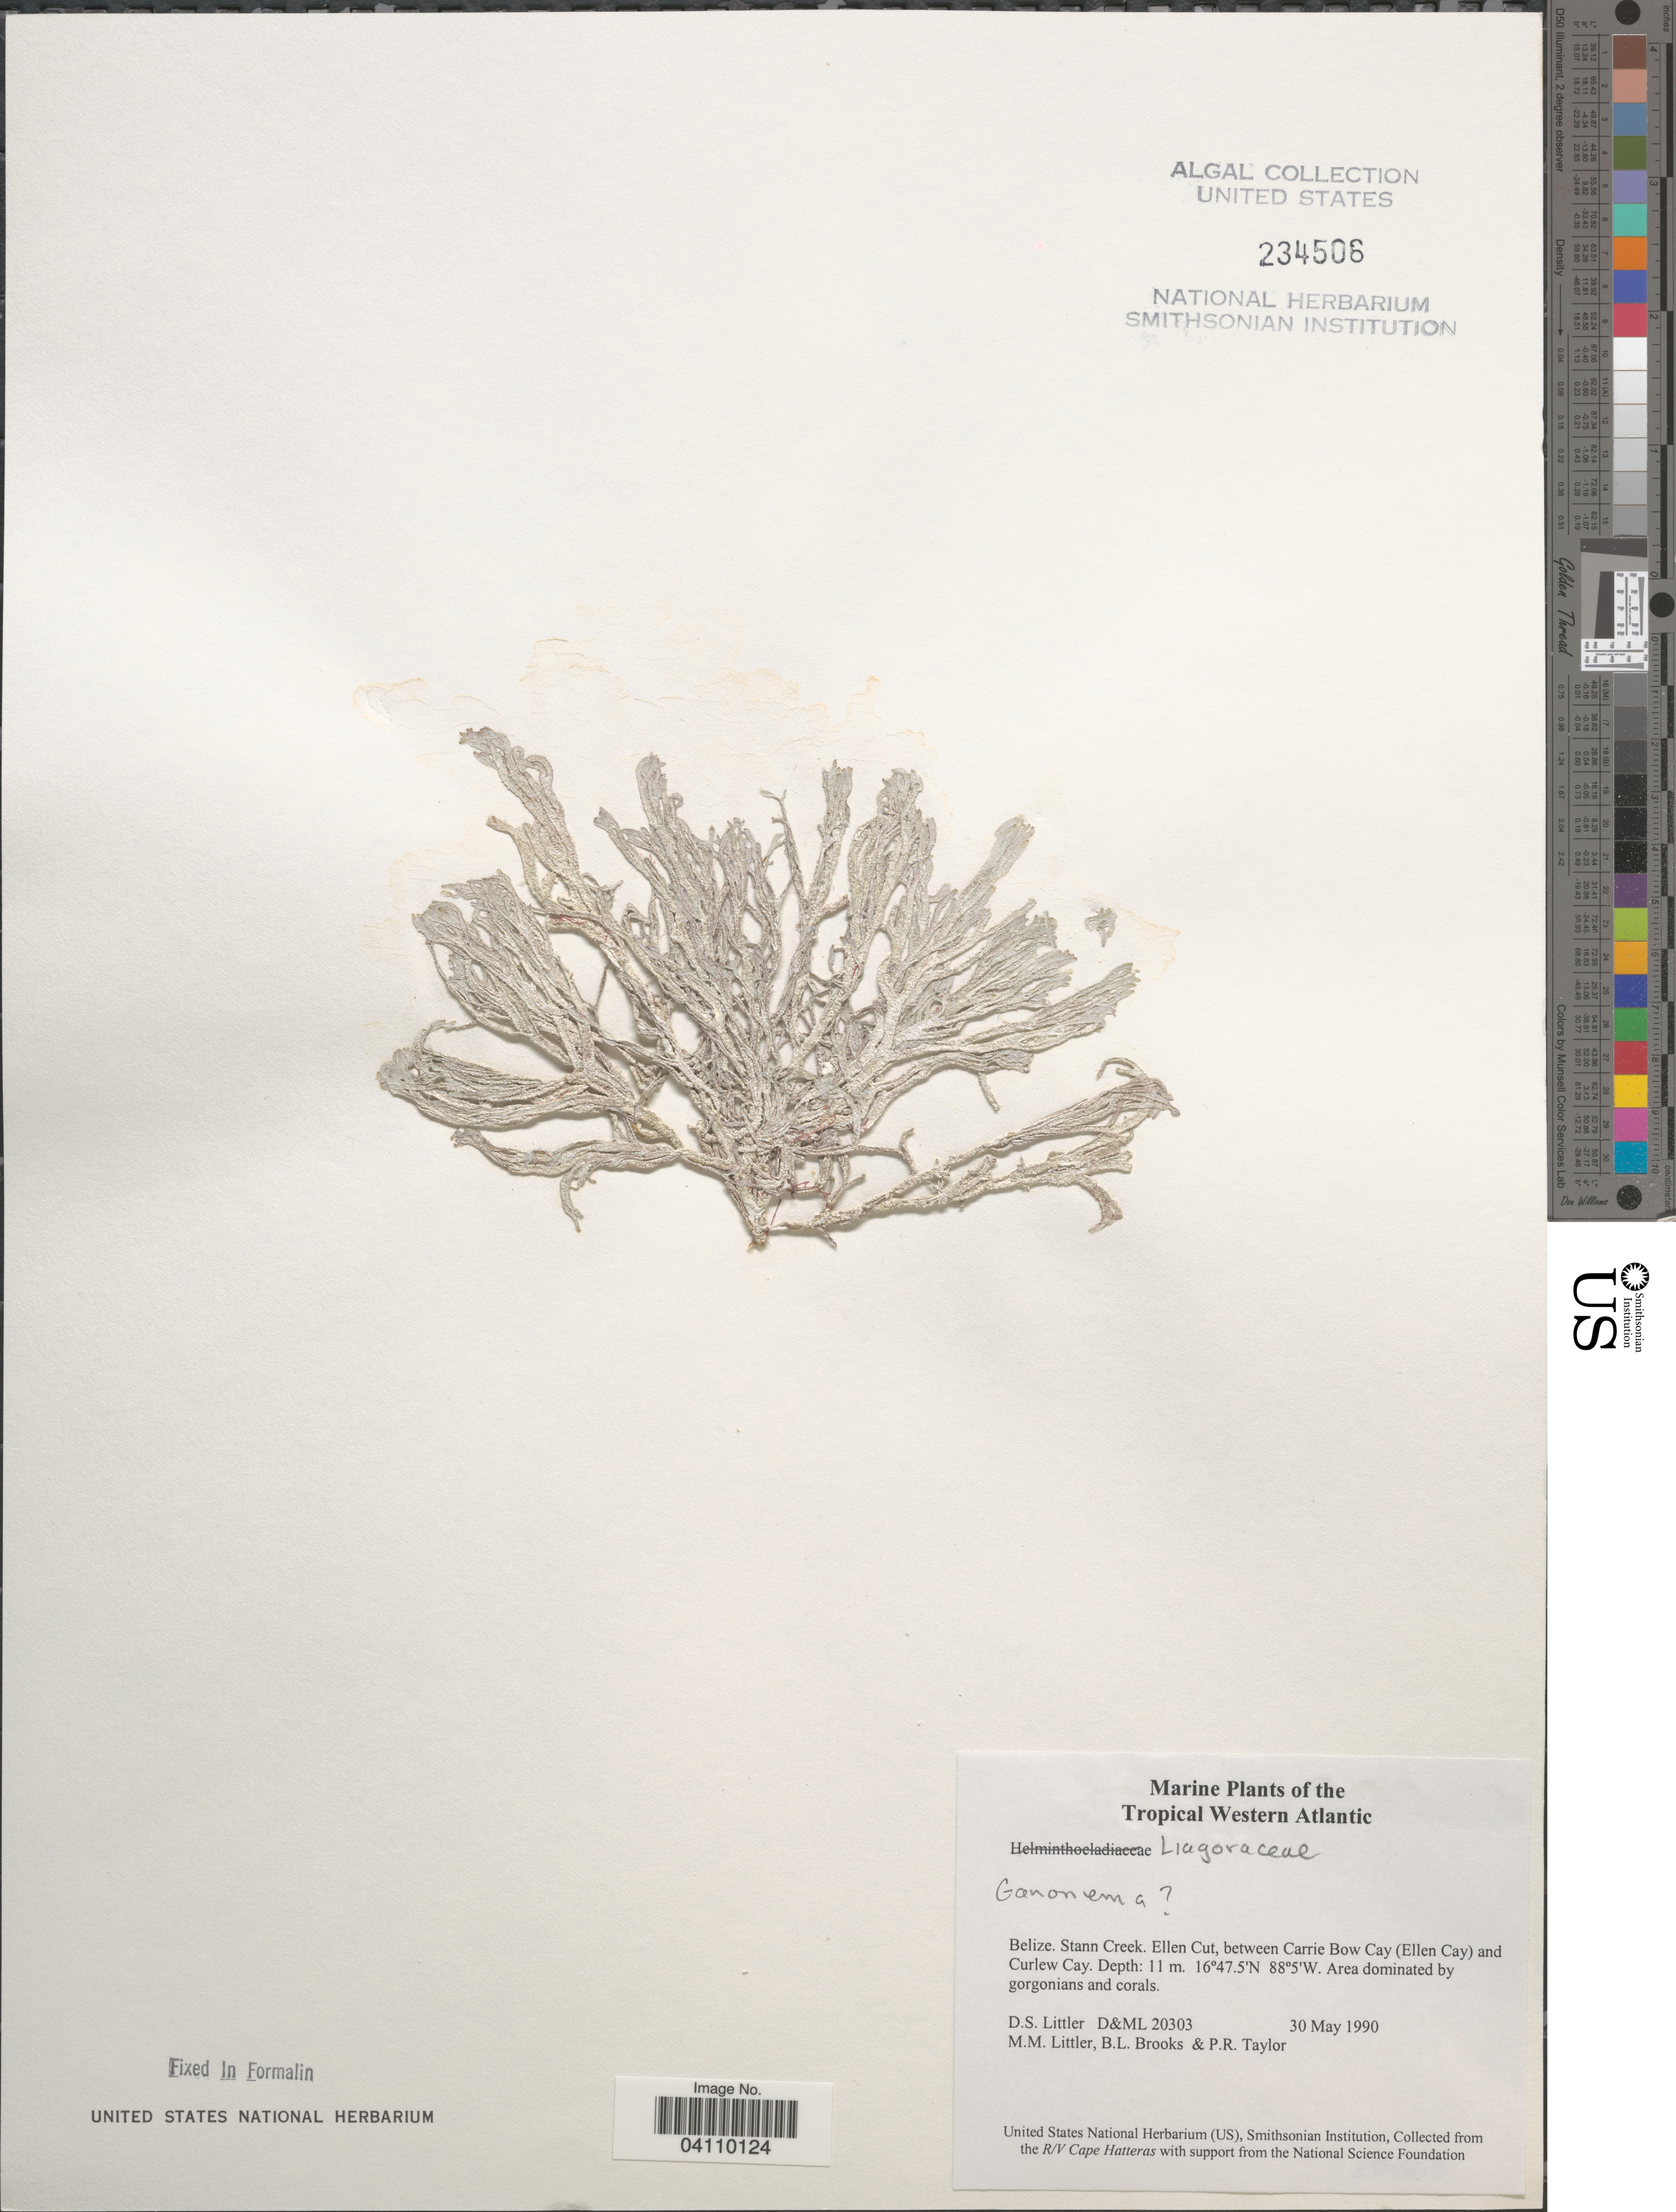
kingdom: Plantae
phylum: Rhodophyta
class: Florideophyceae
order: Nemaliales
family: Liagoraceae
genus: Ganonema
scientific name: Ganonema sp.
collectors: D. S. Littler, B. Brooks & P. R. Taylor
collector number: D&ML20303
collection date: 1990-05-30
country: Belize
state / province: Stann Creek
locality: The Tropical Western Atlantic. Ellen Cut, between Carrie Bow Cay (Ellen Cay) and Curlew Cay.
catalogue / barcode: US 234506